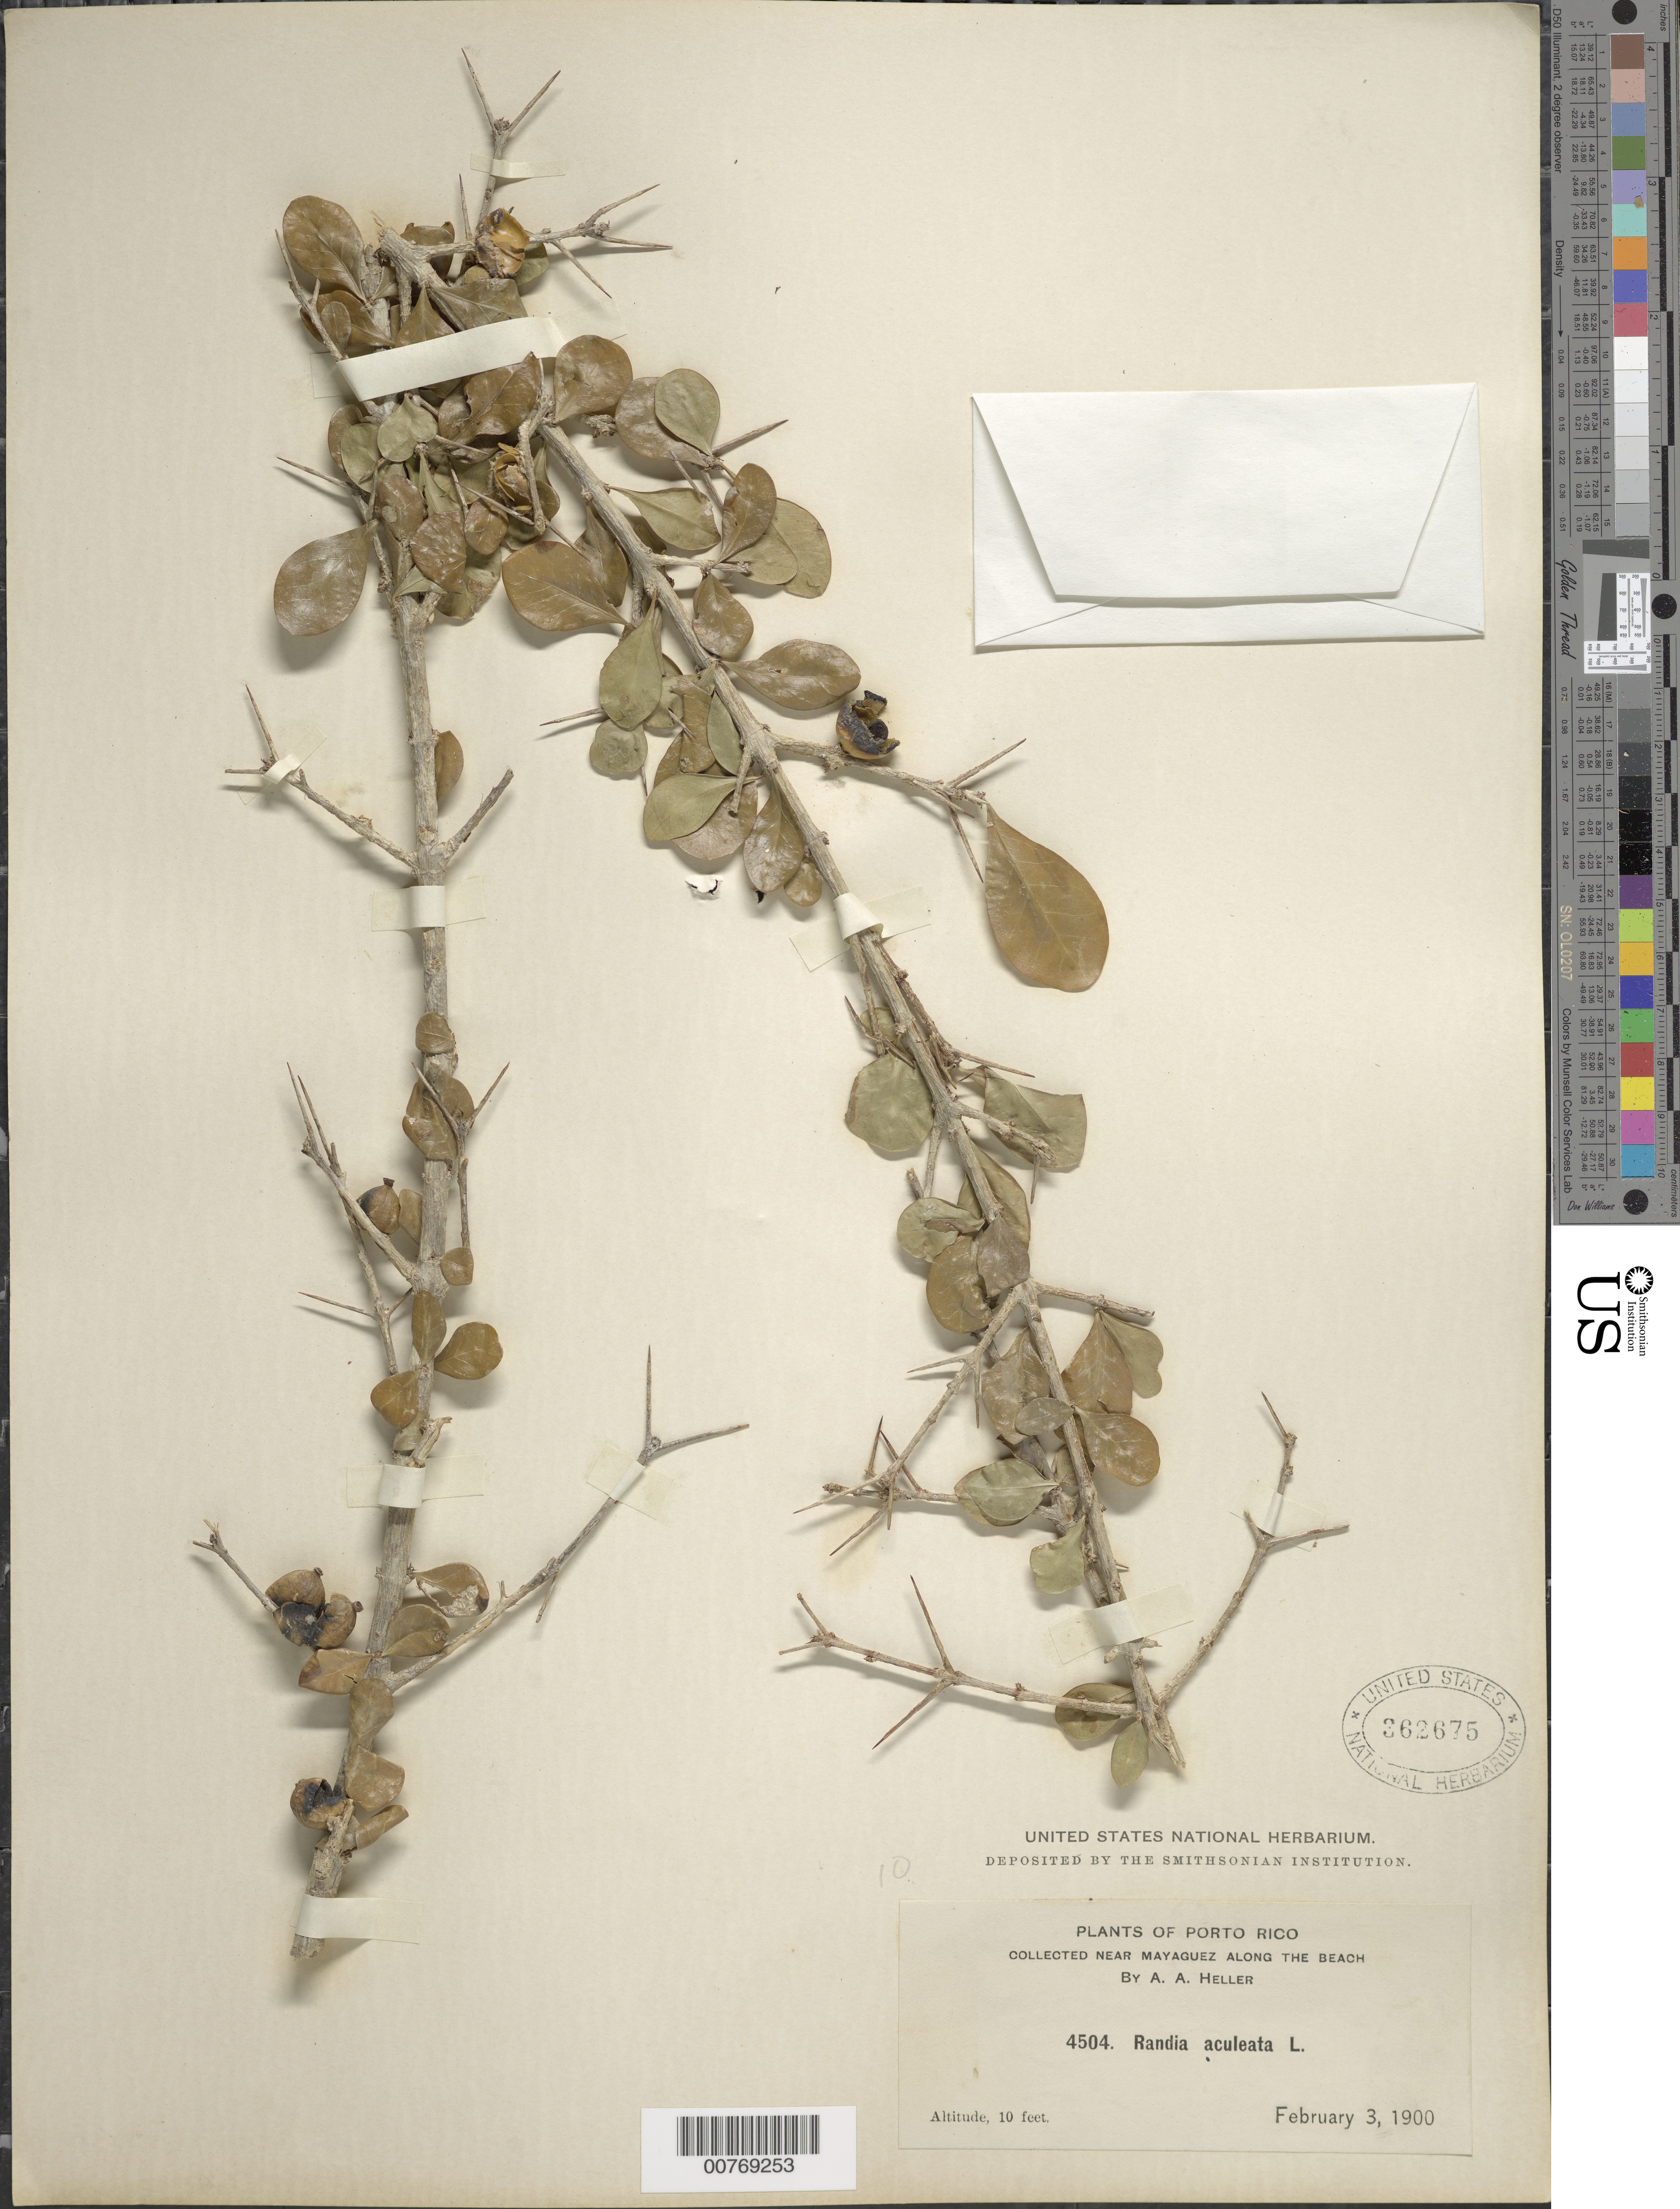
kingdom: Plantae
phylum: Tracheophyta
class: Magnoliopsida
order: Gentianales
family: Rubiaceae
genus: Randia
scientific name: Randia aculeata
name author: L.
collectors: A. A. Heller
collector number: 4504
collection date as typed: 03 Feb 1900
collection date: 1900-02-03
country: Puerto Rico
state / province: Mayagüez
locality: Near Mayaguez along the beach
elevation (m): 3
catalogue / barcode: US 362675